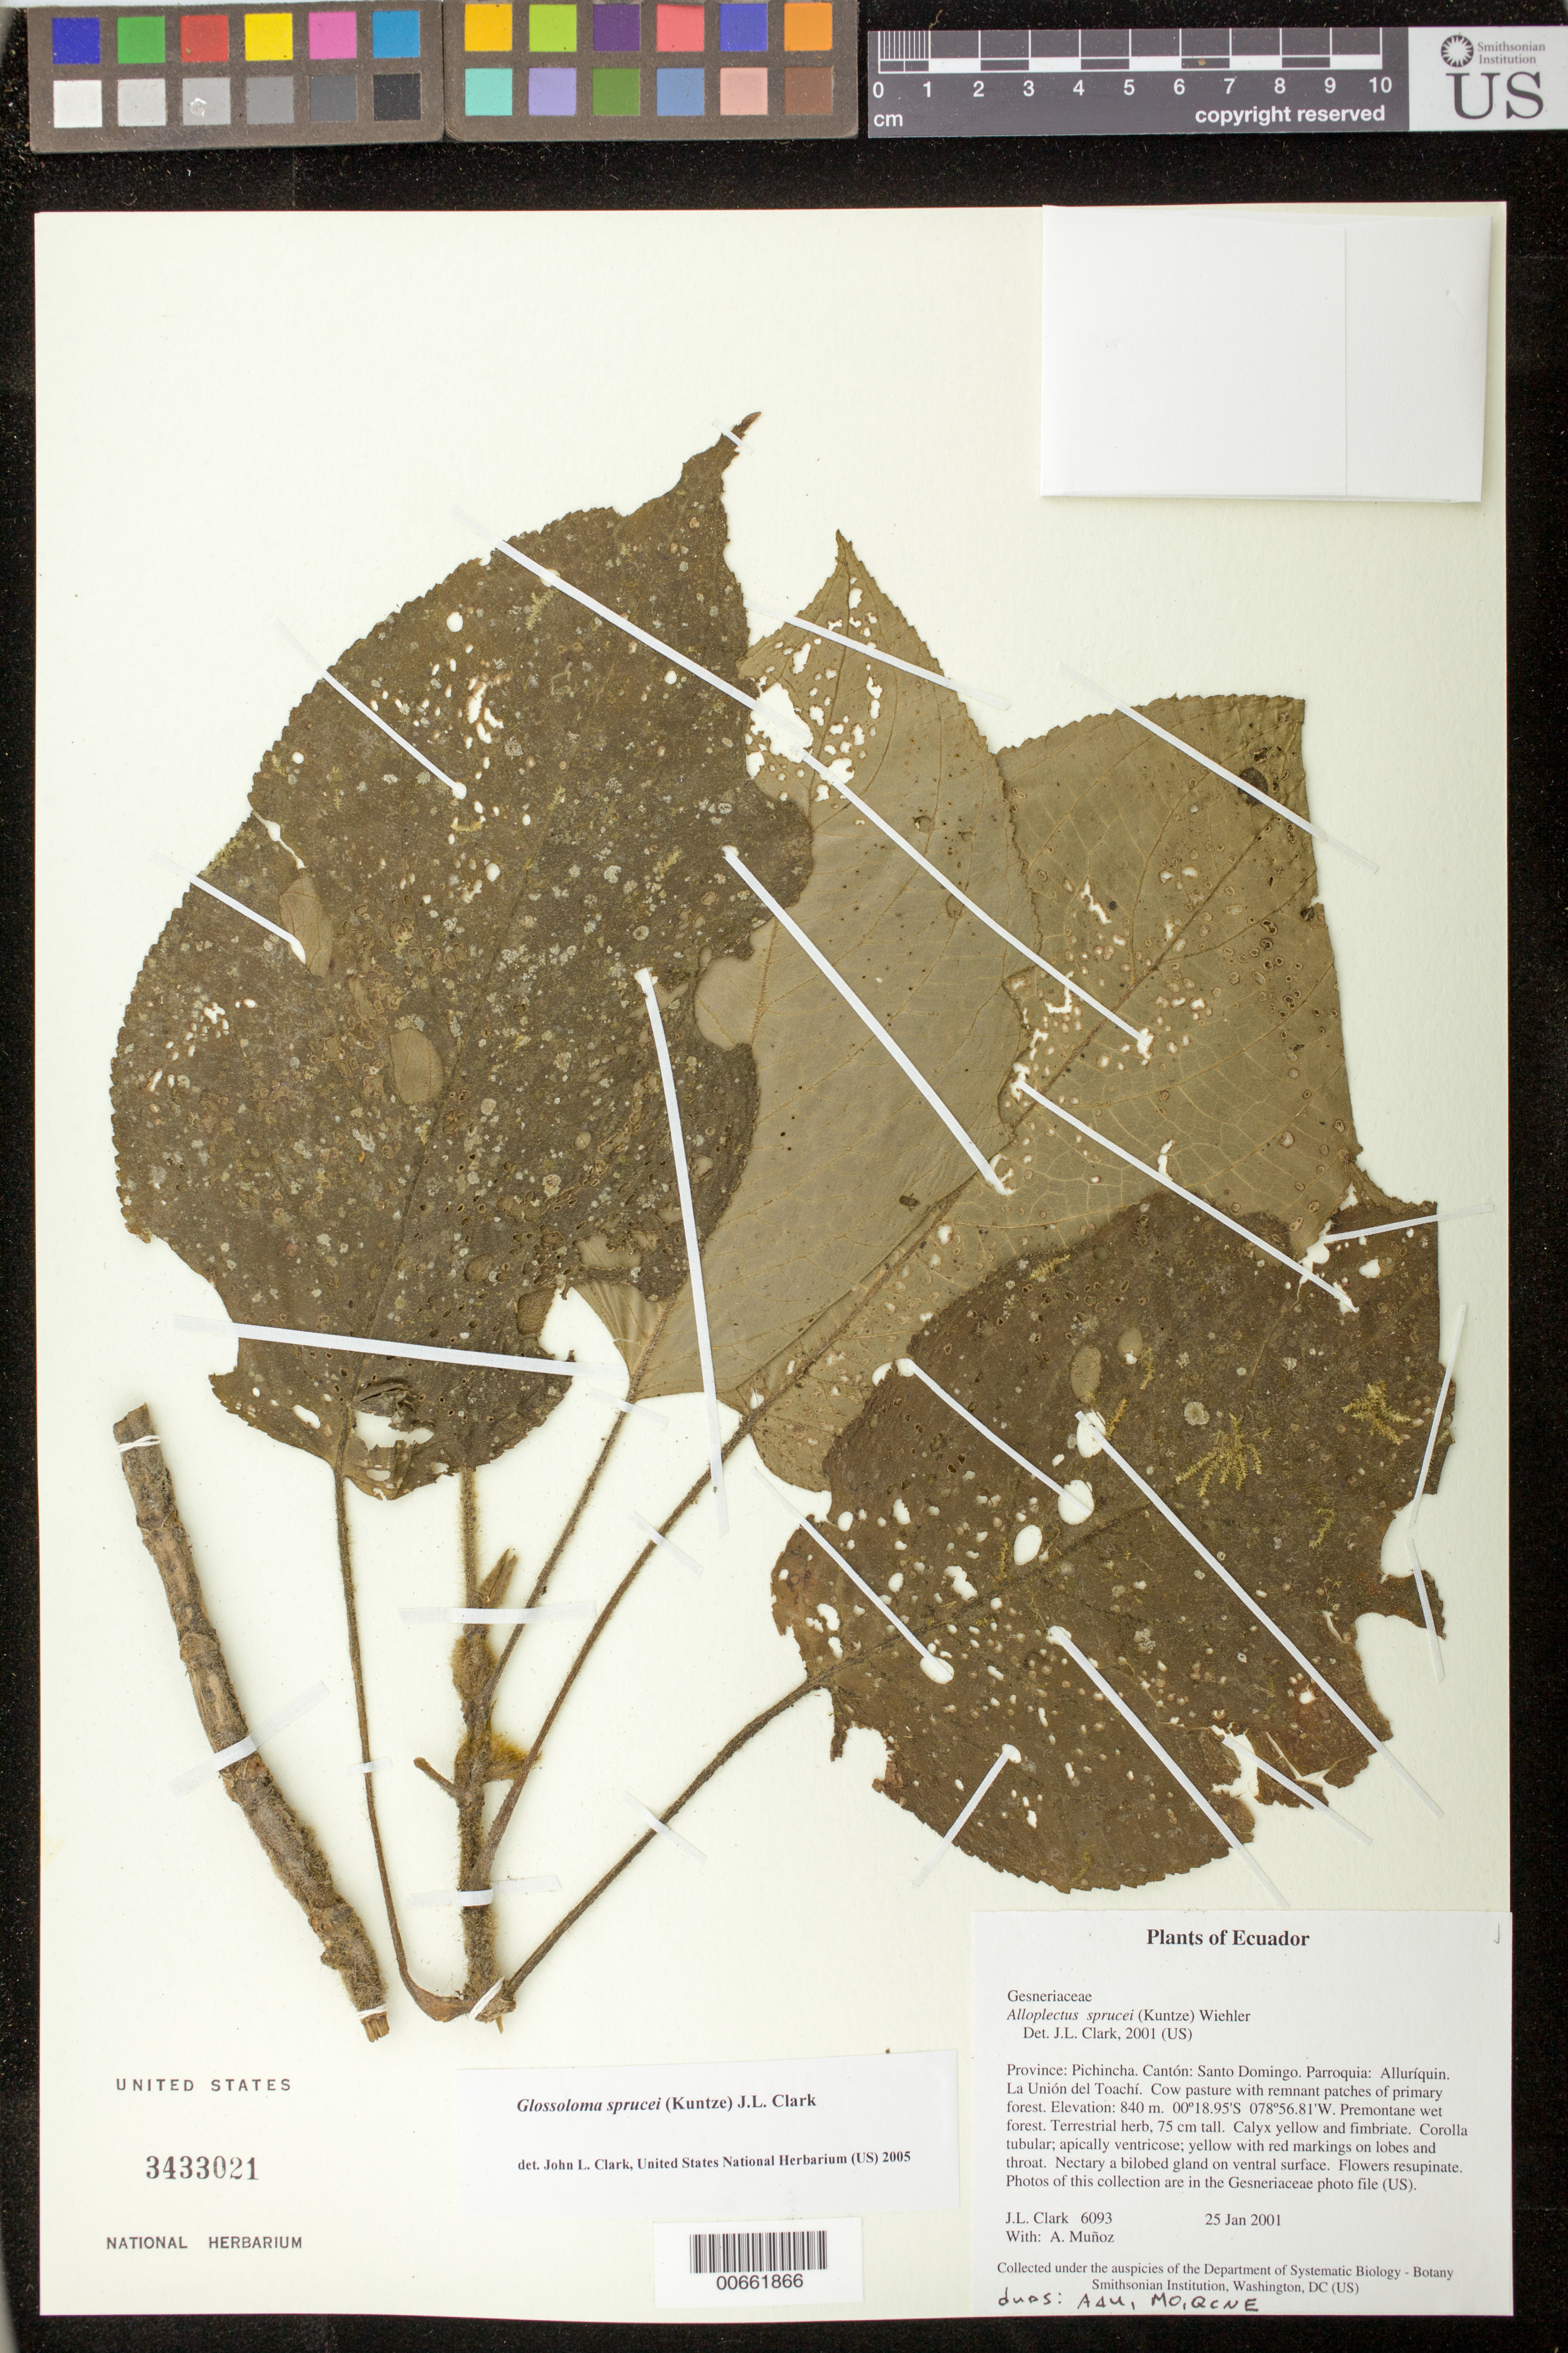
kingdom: Plantae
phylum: Tracheophyta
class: Magnoliopsida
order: Lamiales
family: Gesneriaceae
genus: Glossoloma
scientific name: Glossoloma sprucei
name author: (Kuntze) J.L. Clark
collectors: J. L. Clark & A. Muñoz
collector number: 6093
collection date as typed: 25 Jan 2001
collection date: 2001-01-25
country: Ecuador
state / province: Pichincha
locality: Cantón: Santo Domingo. Parroquia: Alluríquin. La Unión del Toachí.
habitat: Premontane wet forest. Cow pasture with remnant patches of primary forest.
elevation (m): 840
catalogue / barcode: US 3433021